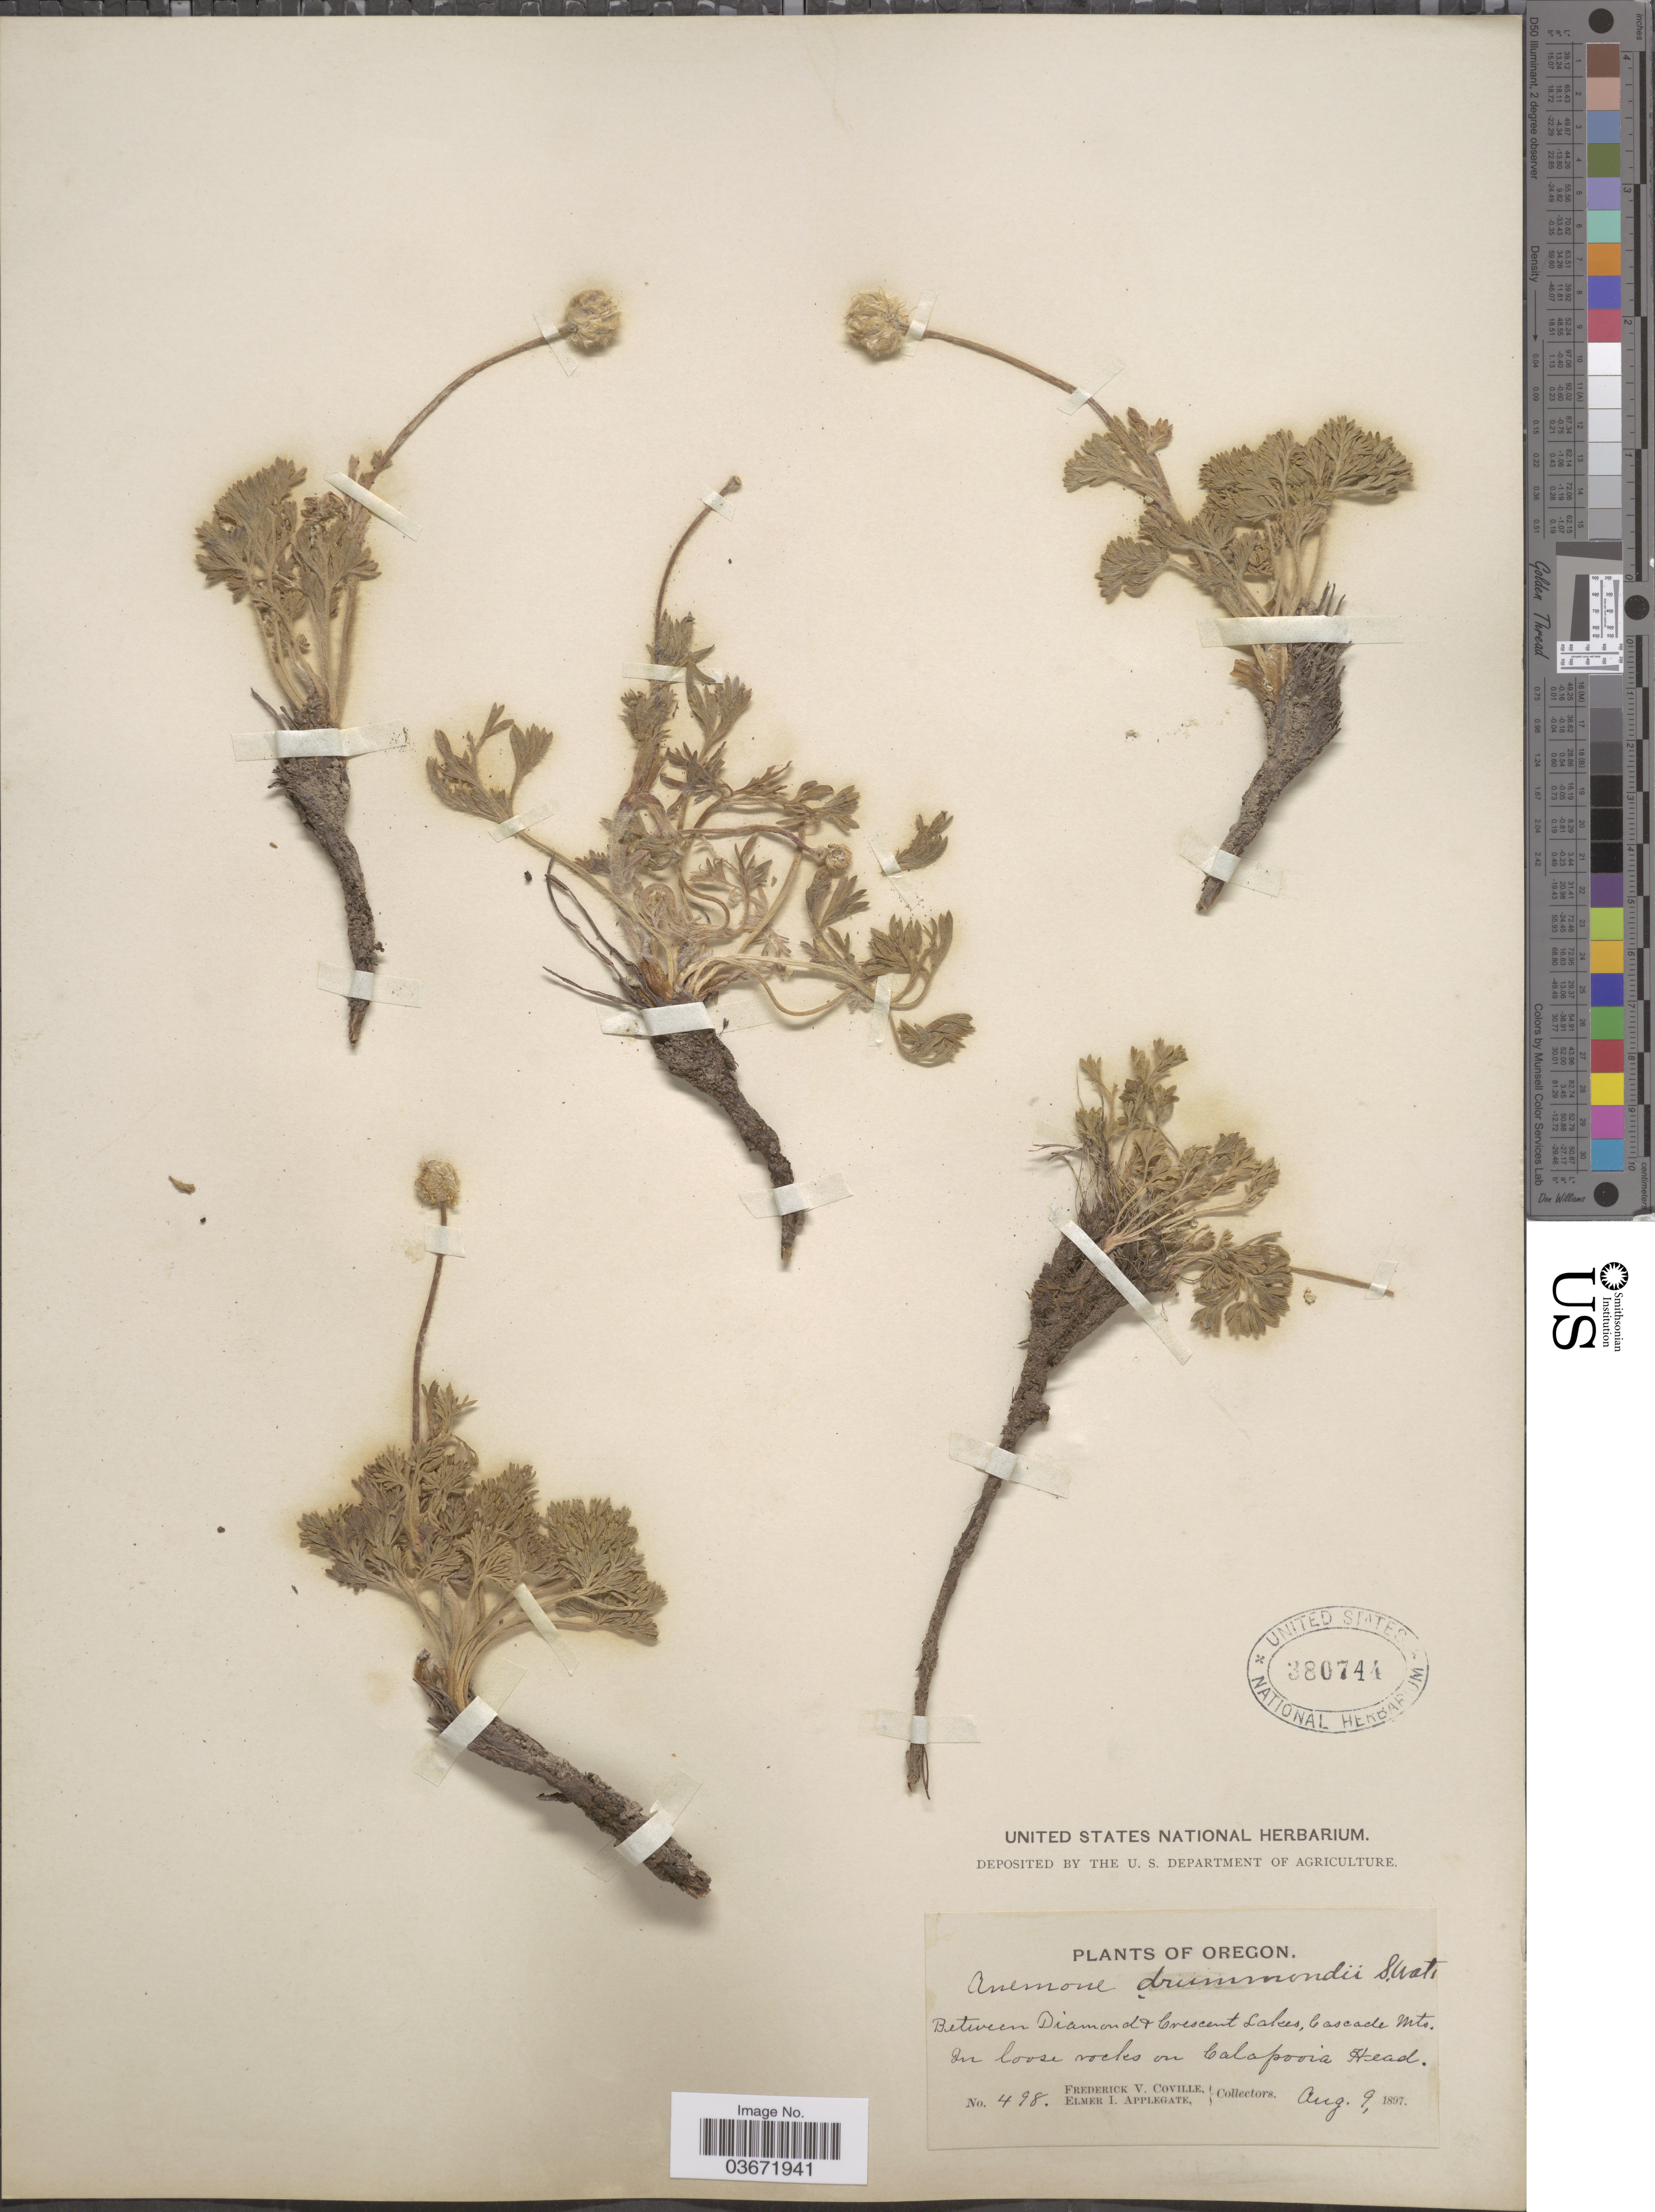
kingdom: Plantae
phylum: Tracheophyta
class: Magnoliopsida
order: Ranunculales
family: Ranunculaceae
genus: Anemone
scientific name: Anemone drummondii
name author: S. Watson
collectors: F. V. Coville & E. I. Applegate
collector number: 498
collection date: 1897-08-09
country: United States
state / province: Oregon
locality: Between Diamond & Crescent Lakes, Cascade Mts.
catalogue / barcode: US 380744